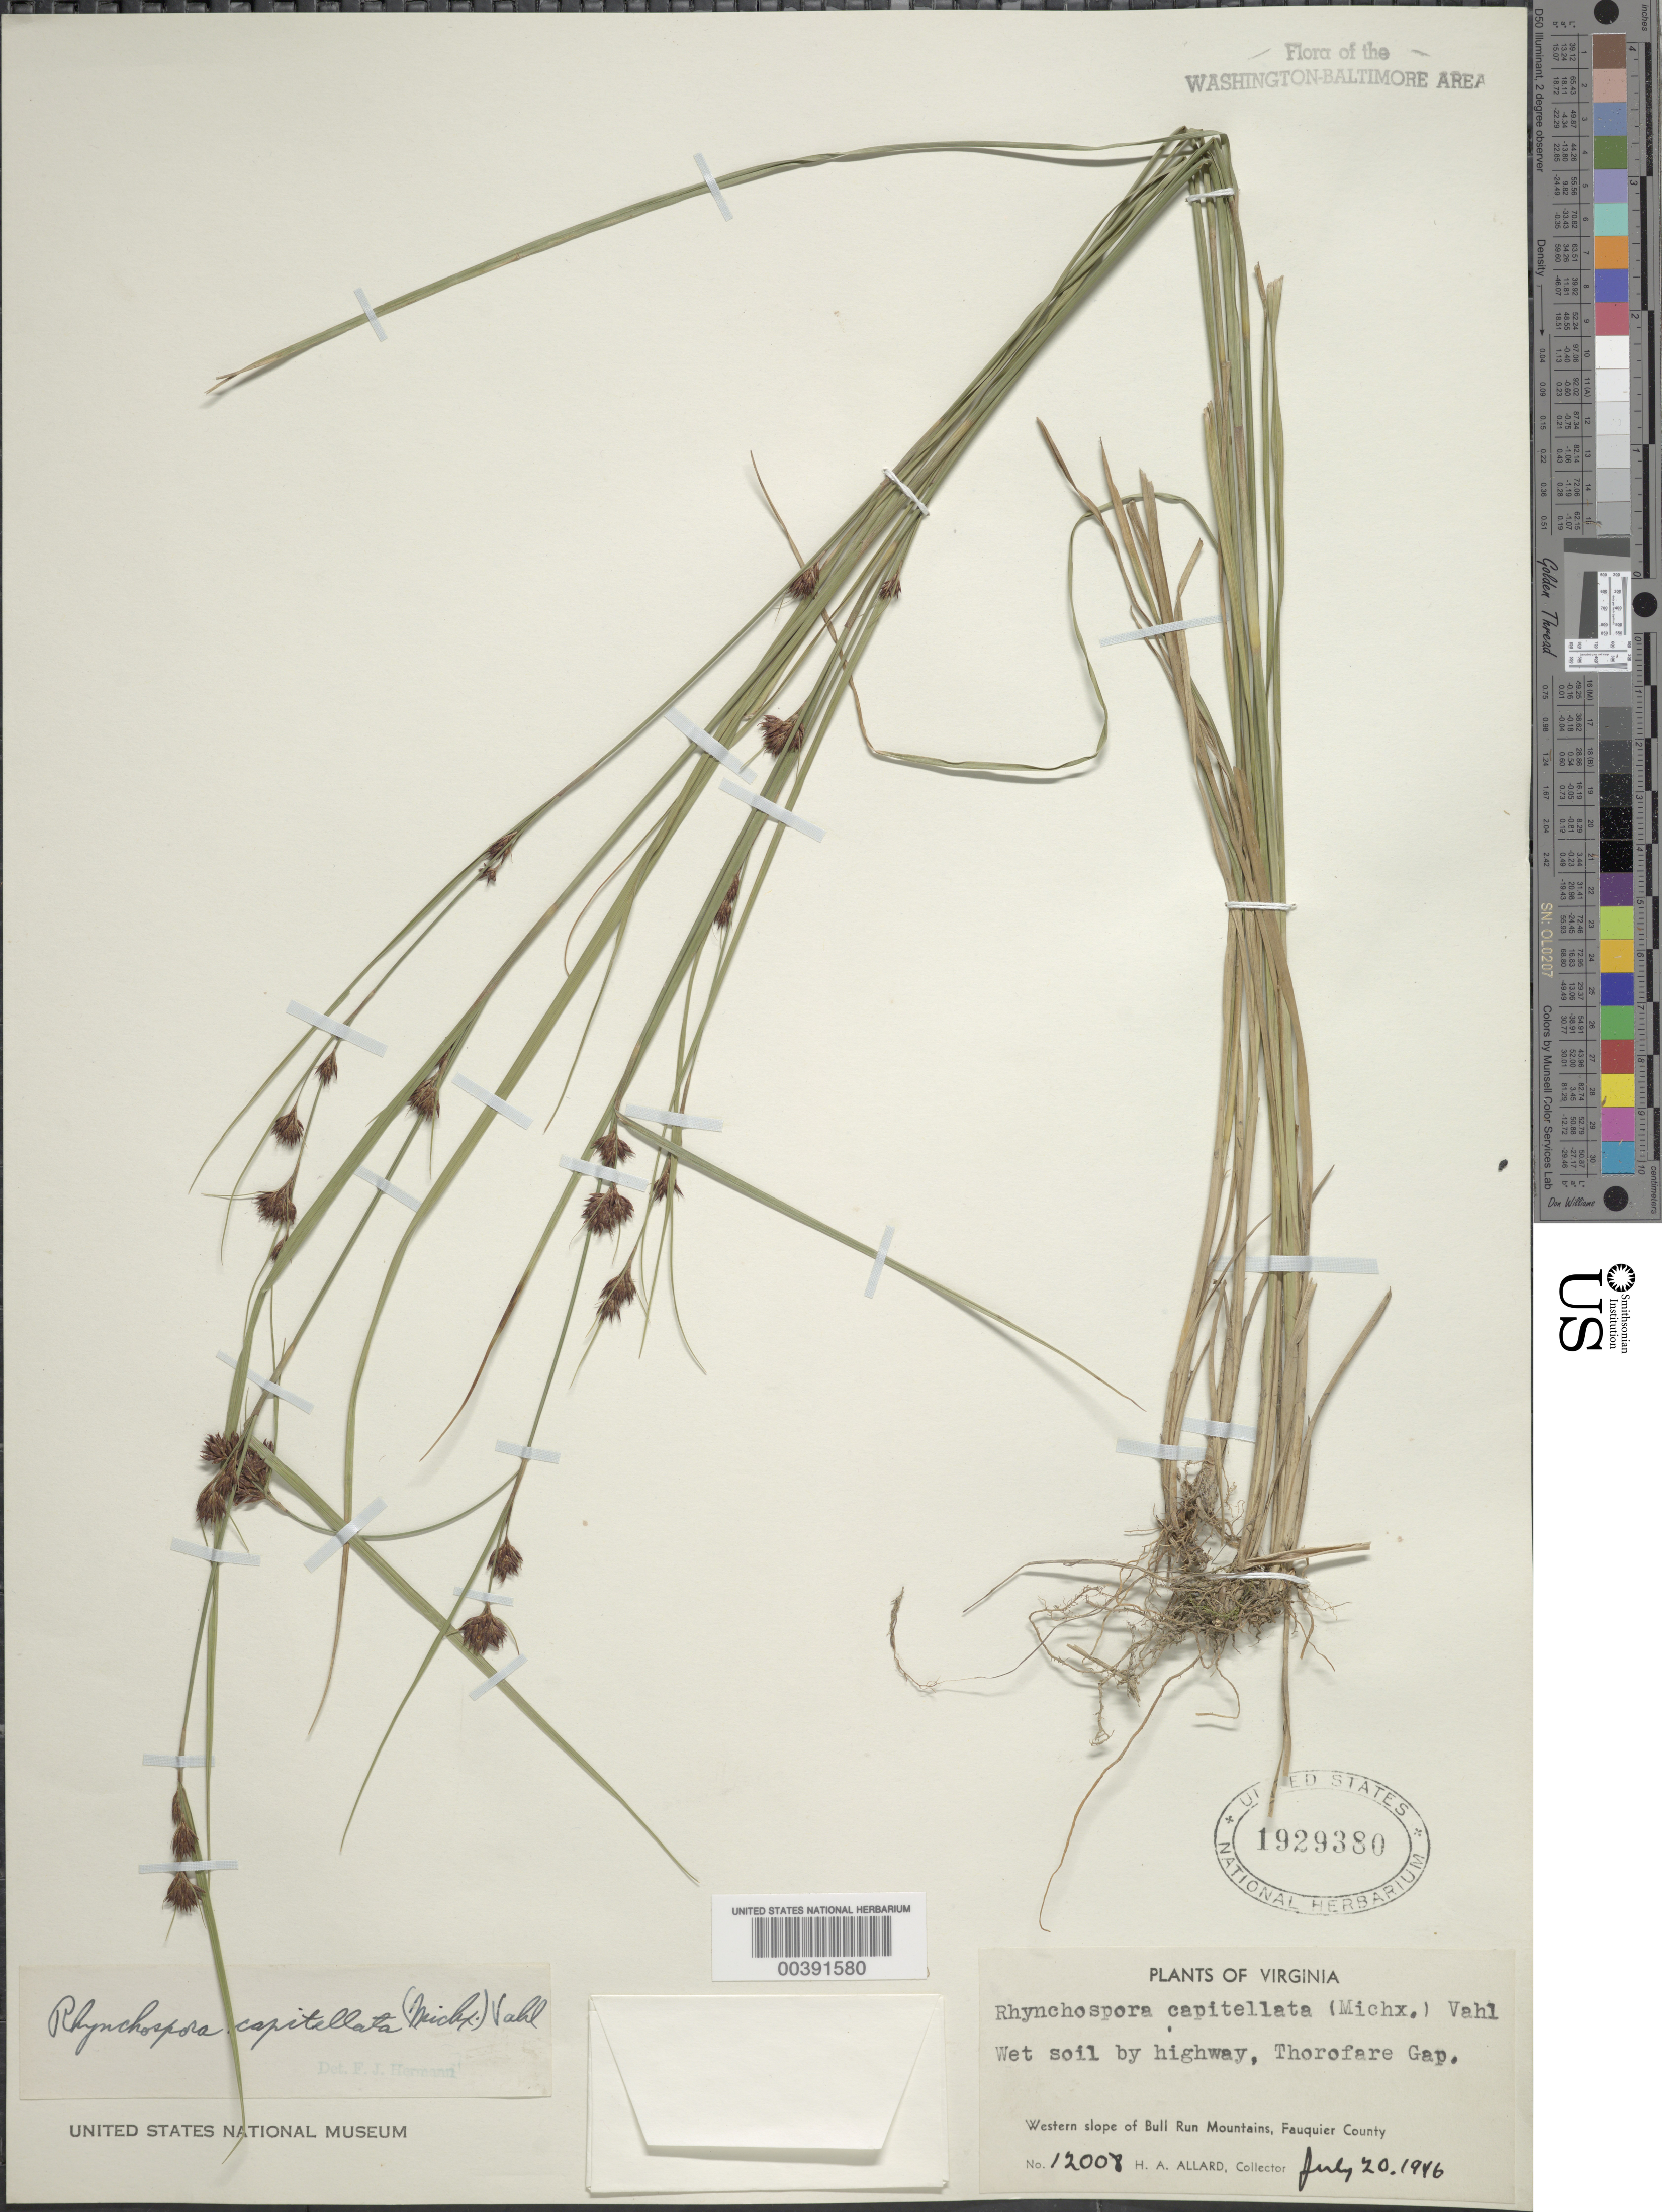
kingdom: Plantae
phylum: Tracheophyta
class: Liliopsida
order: Poales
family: Cyperaceae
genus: Rhynchospora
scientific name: Rhynchospora capitellata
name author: (Michx.) Vahl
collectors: H. A. Allard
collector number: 12008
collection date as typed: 20 Jul 1946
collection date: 1946-07-20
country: United States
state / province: Virginia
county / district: Fauquier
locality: Thorofare Gap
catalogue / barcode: US 1929380